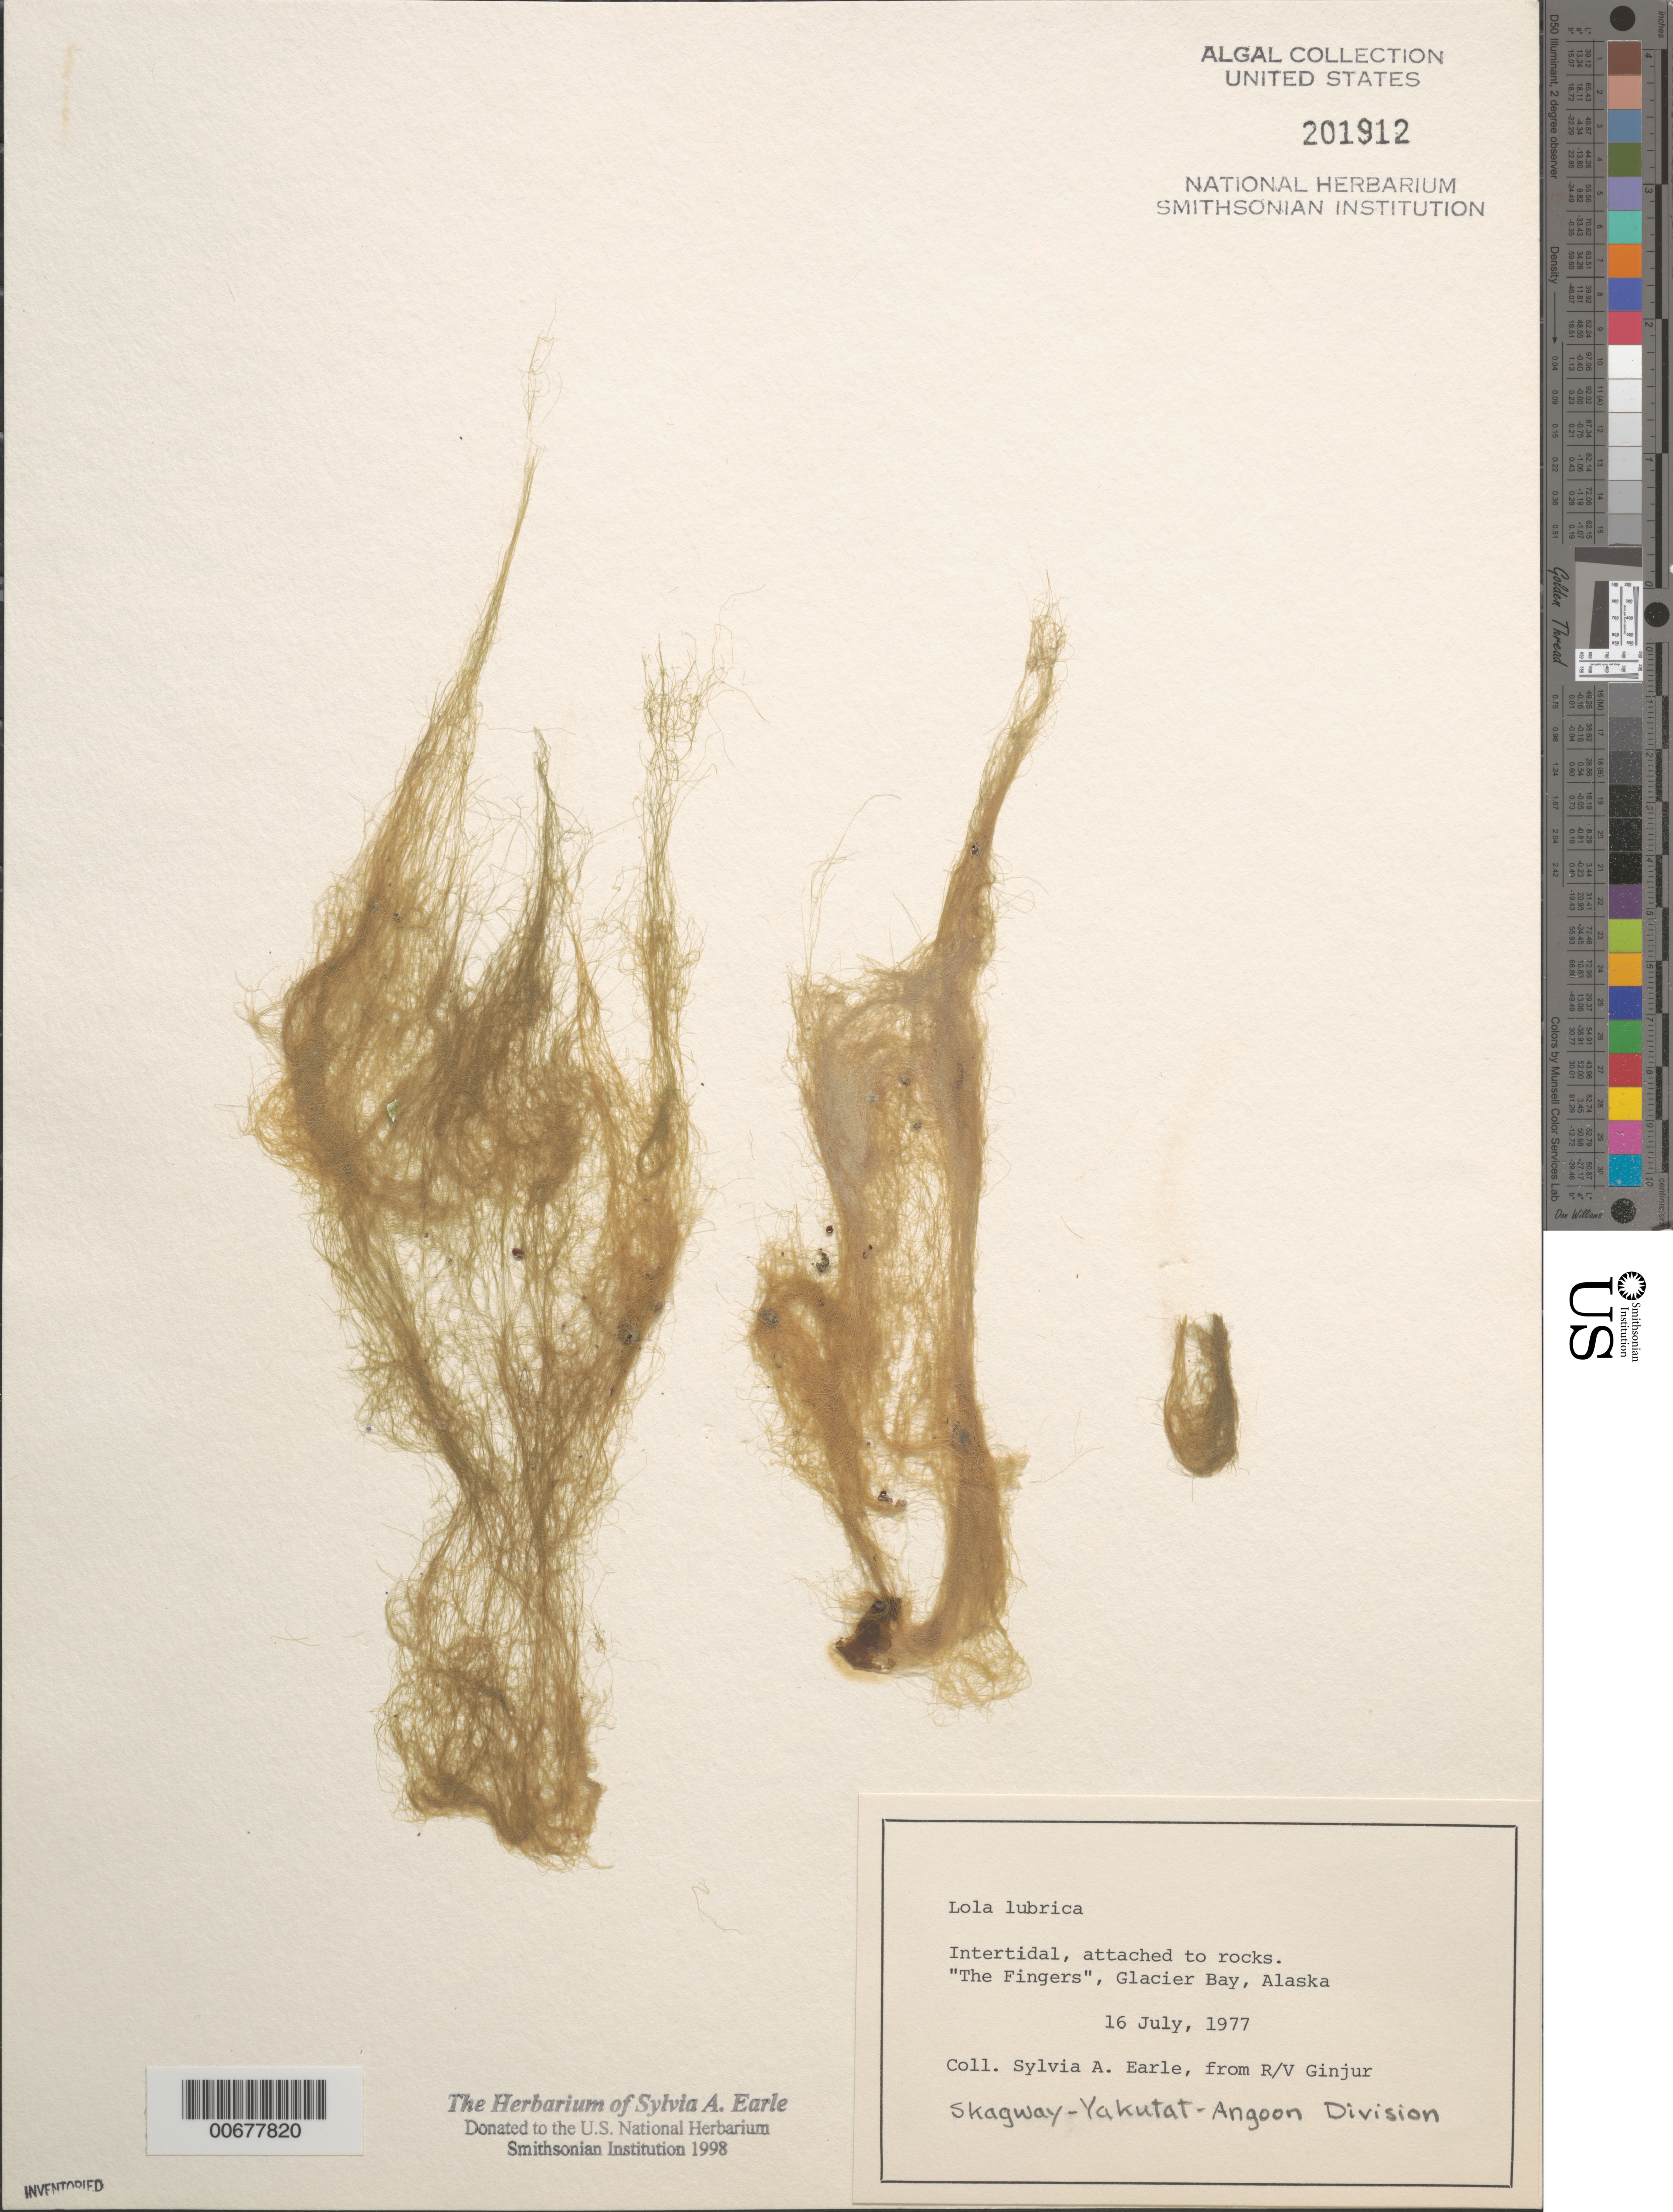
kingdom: Plantae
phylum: Chlorophyta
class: Ulvophyceae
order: Cladophorales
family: Cladophoraceae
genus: Rhizoclonium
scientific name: Rhizoclonium lubricum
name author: Setch. & N.L. Gardner in N.L. Gardner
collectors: S. A. Earle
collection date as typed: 16 Jul 1977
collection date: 1977-07-16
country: United States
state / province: Alaska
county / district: Skagway-Yakutat-Angoon Division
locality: The Fingers, Glacier Bay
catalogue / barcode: US 201912